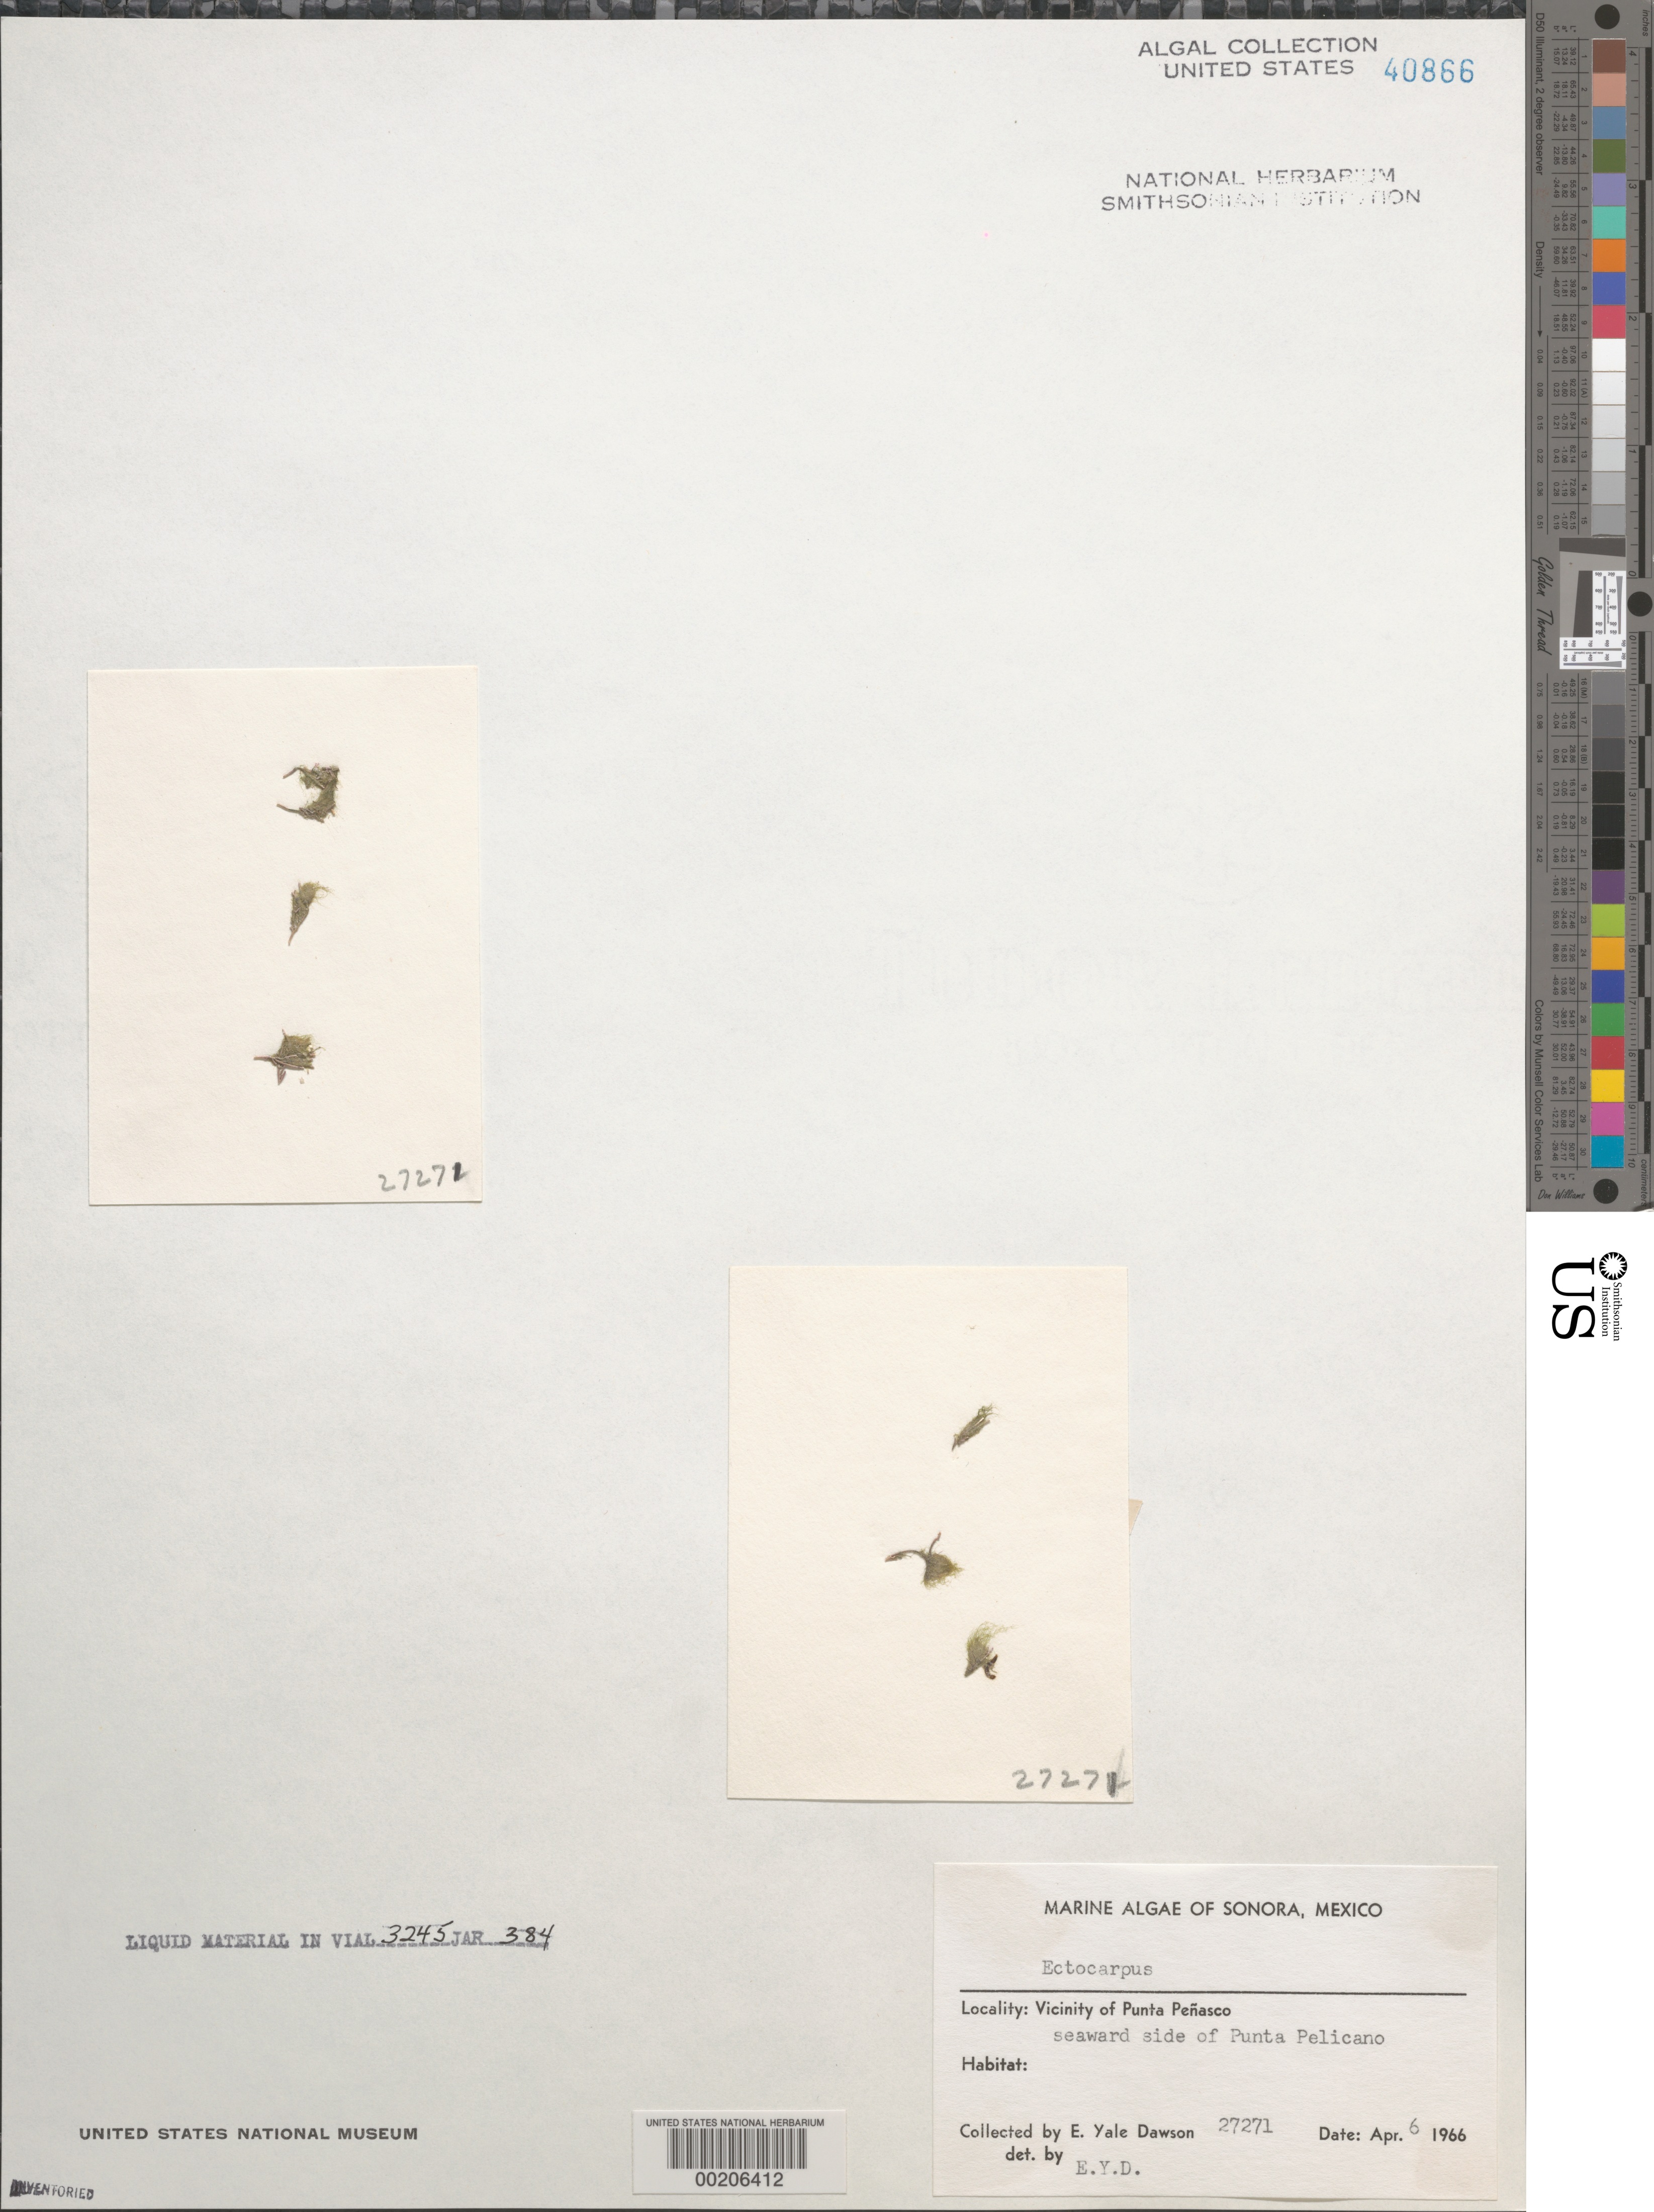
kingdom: Chromista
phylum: Ochrophyta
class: Phaeophyceae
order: Ectocarpales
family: Ectocarpaceae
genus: Ectocarpus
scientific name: Ectocarpus sp.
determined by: Dawson, E. Y.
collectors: E. Y. Dawson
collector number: EYD 27271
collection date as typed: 06 Apr 1966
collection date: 1966-04-06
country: Mexico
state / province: Sonora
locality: Punta Pelicano, Punta Penasco area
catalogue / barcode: US 40866